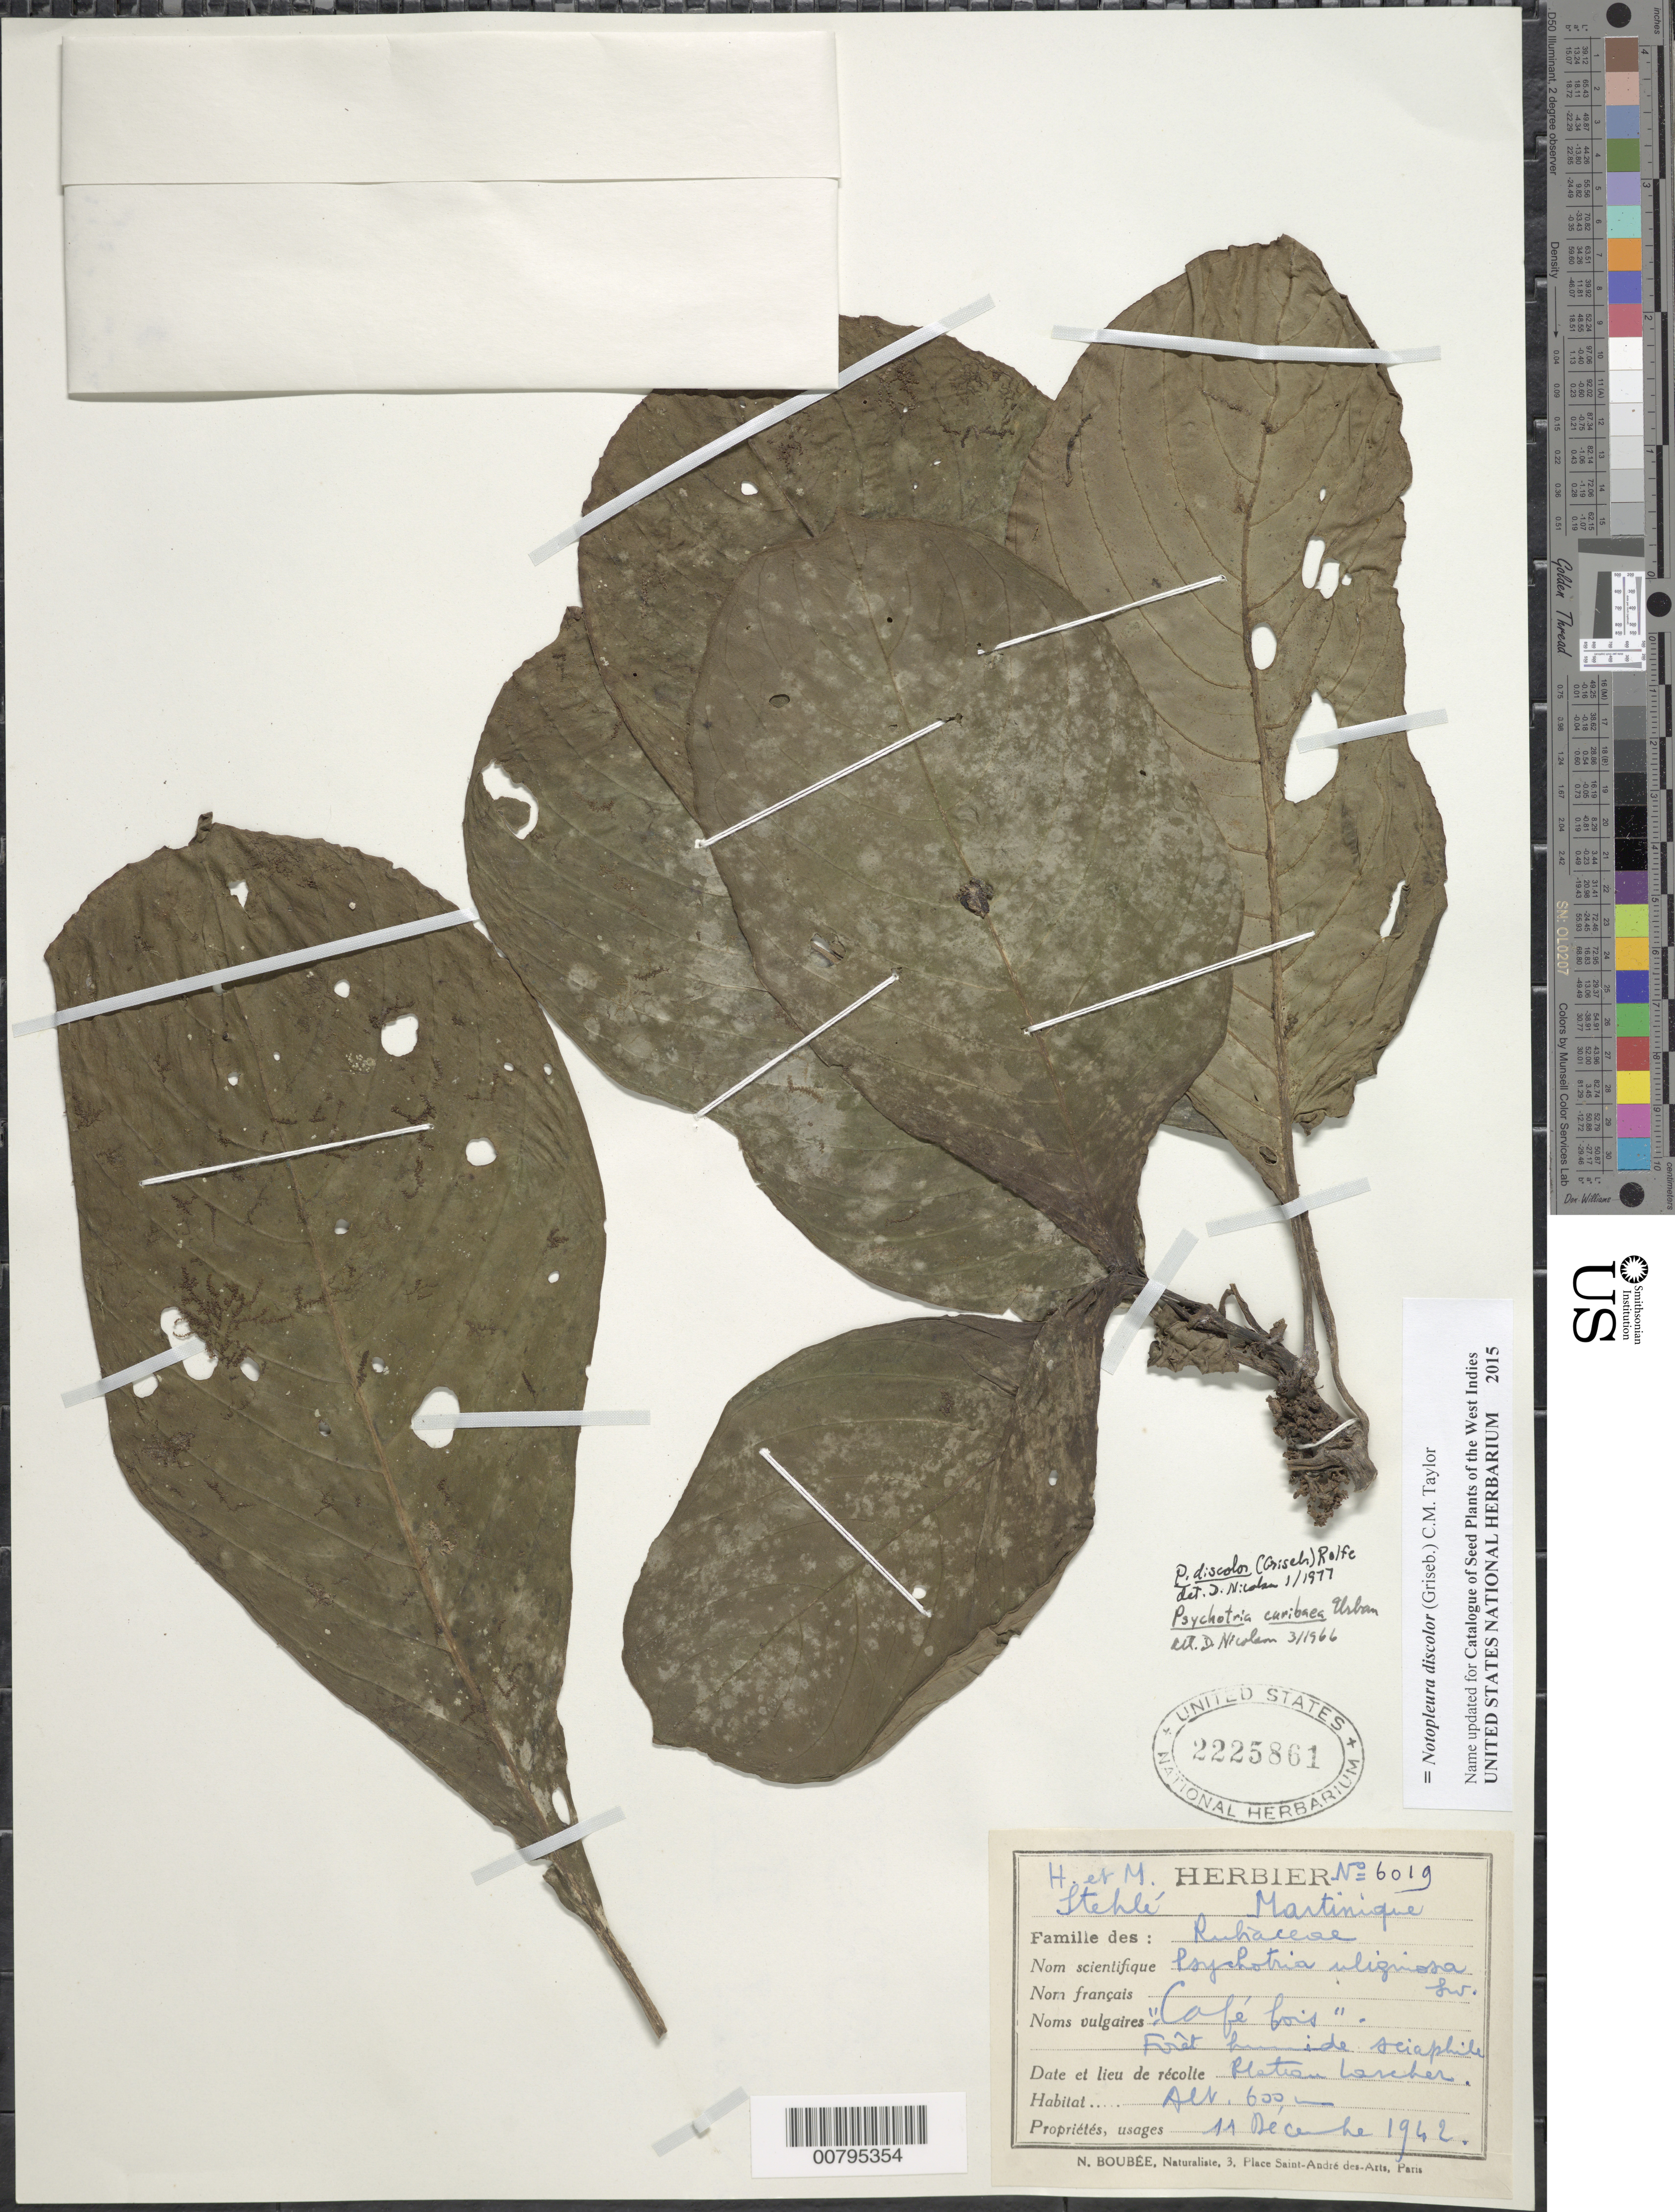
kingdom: Plantae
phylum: Tracheophyta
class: Magnoliopsida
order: Gentianales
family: Rubiaceae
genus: Notopleura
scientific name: Notopleura discolor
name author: (Griseb.) C.M. Taylor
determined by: Nicolson, Dan H.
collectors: H. Stehlé & M. Stehlé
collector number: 6019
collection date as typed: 11 Dec 1942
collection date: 1942-12-11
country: Martinique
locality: Plateau Larcher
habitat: Foret humide sciaphile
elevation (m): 600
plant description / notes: Common name: Café bois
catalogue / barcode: US 2225861